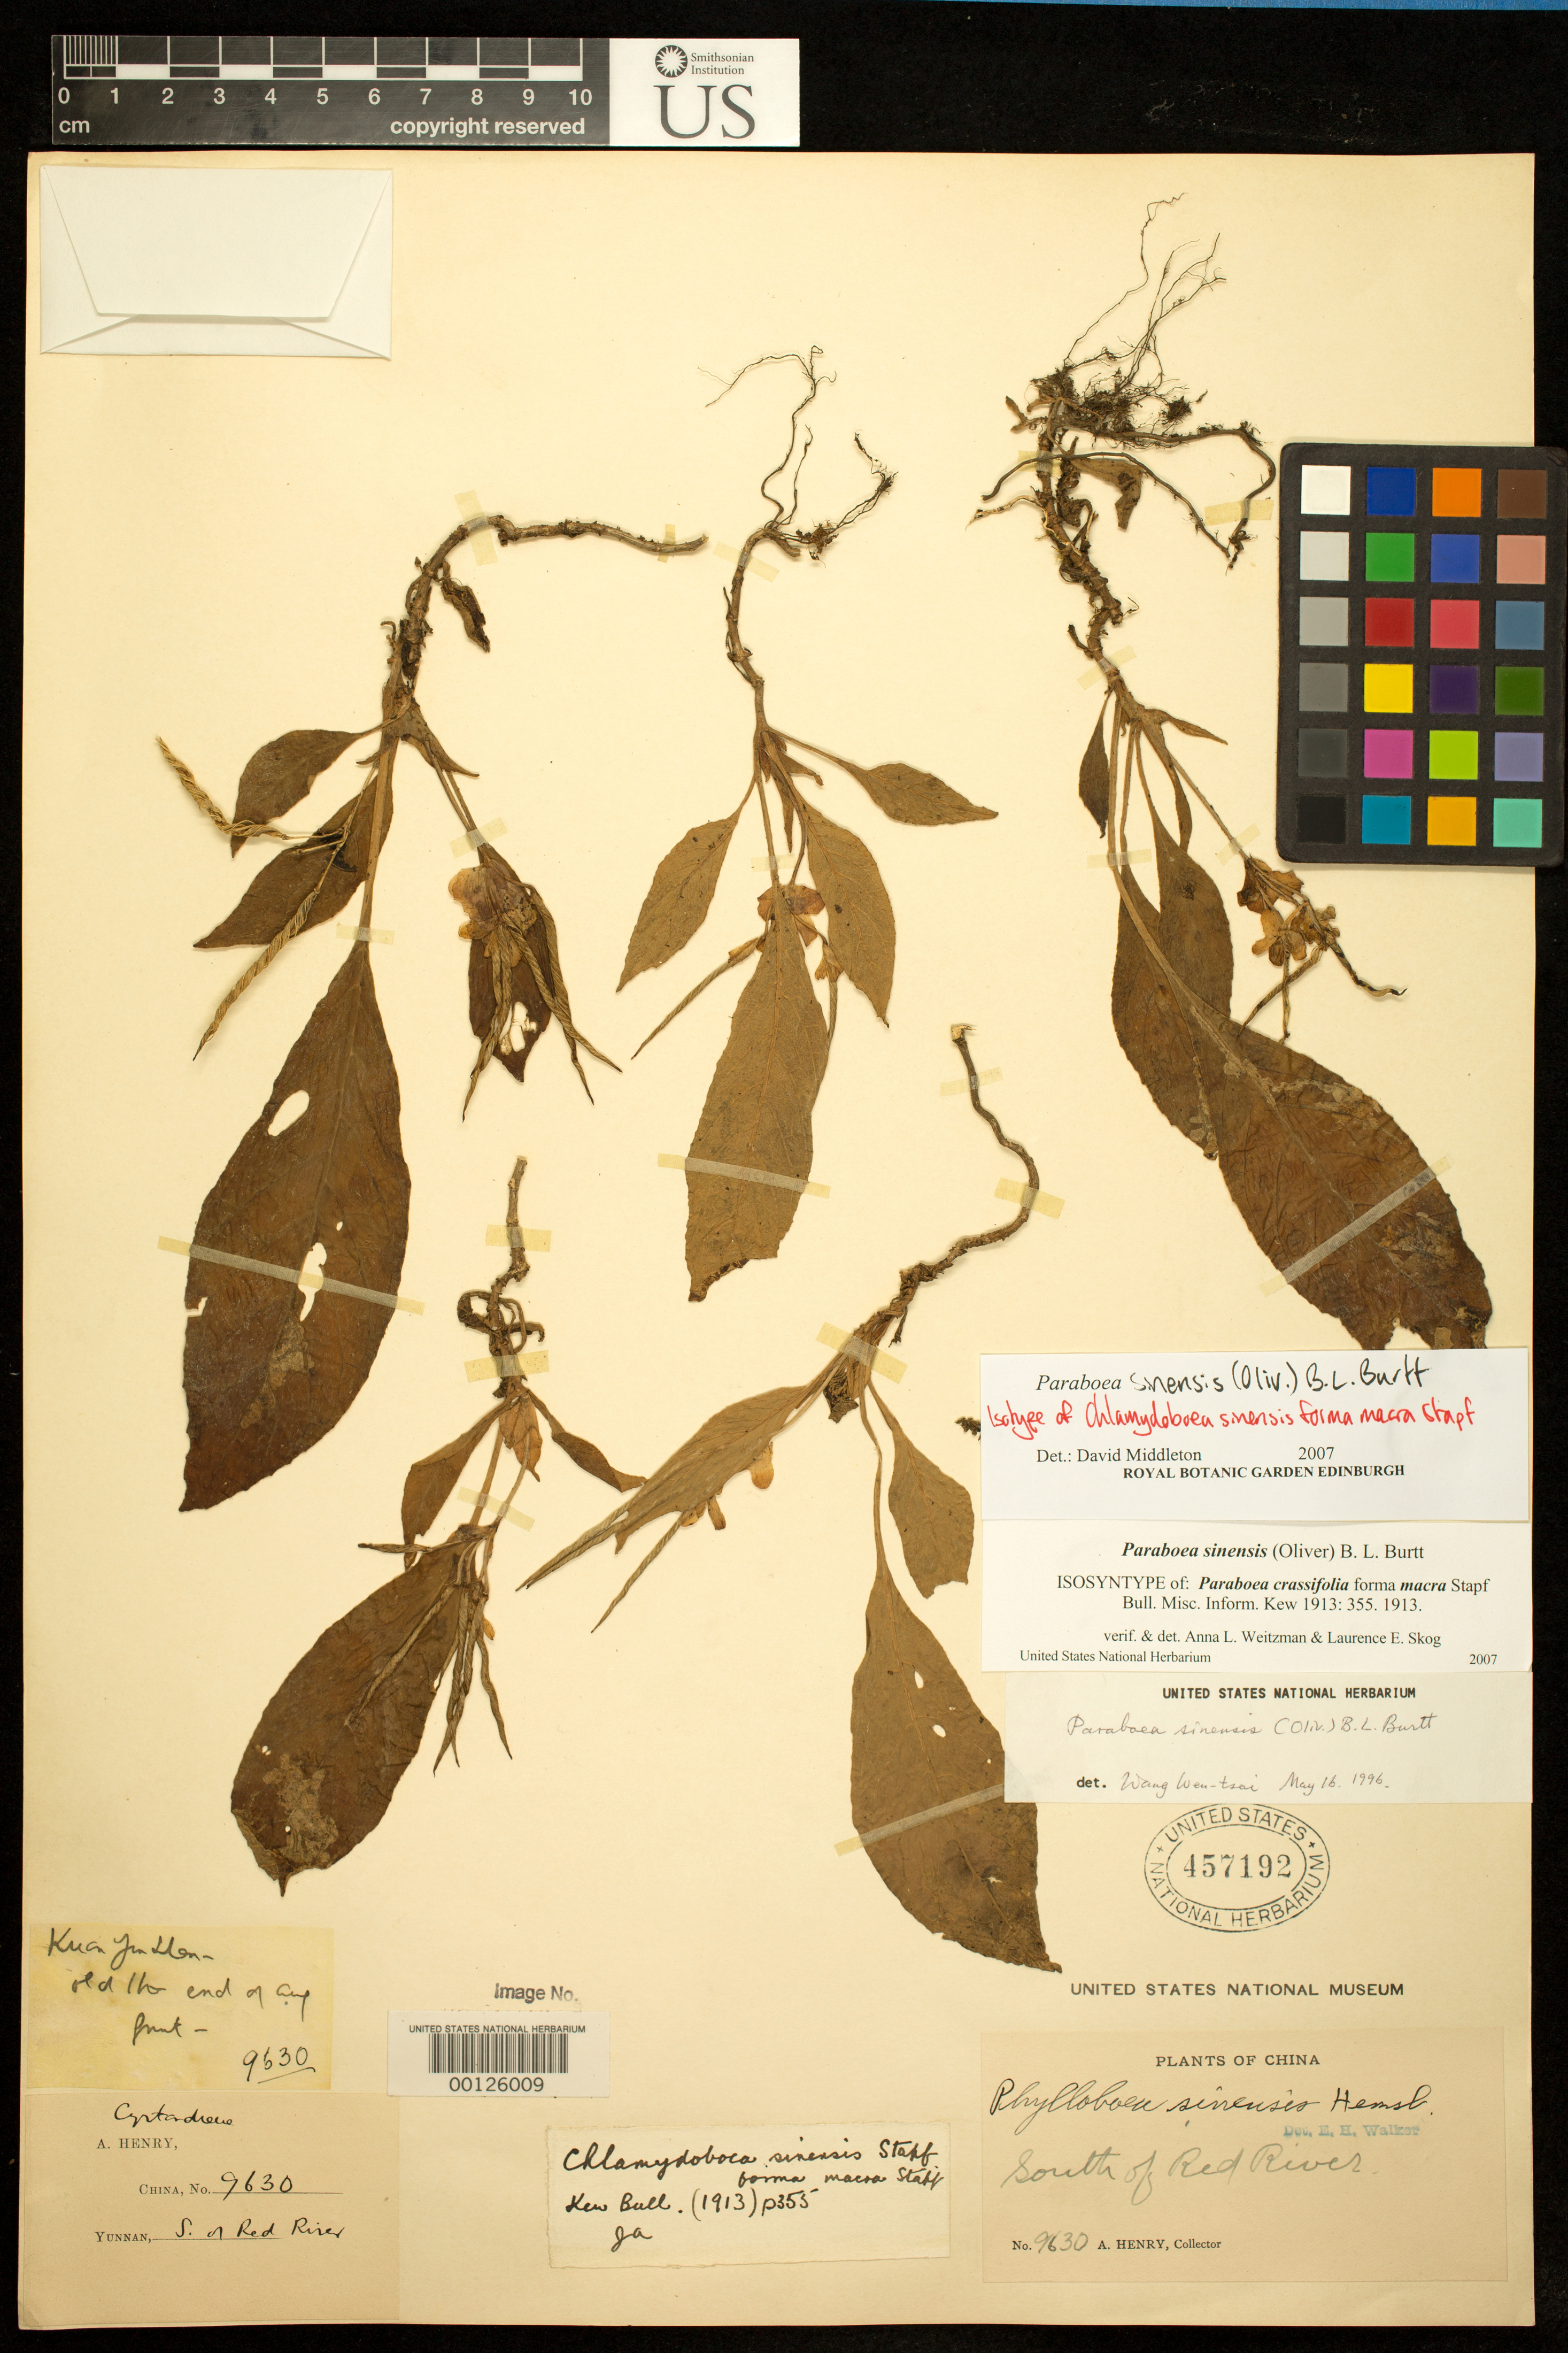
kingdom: Plantae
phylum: Tracheophyta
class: Magnoliopsida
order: Lamiales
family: Gesneriaceae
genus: Chlamydoboea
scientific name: Chlamydoboea sinensis f. macra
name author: Stapf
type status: Isosyntype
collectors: A. Henry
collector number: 9630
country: China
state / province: Yunnan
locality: Manmei.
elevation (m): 1800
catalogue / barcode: US 457192